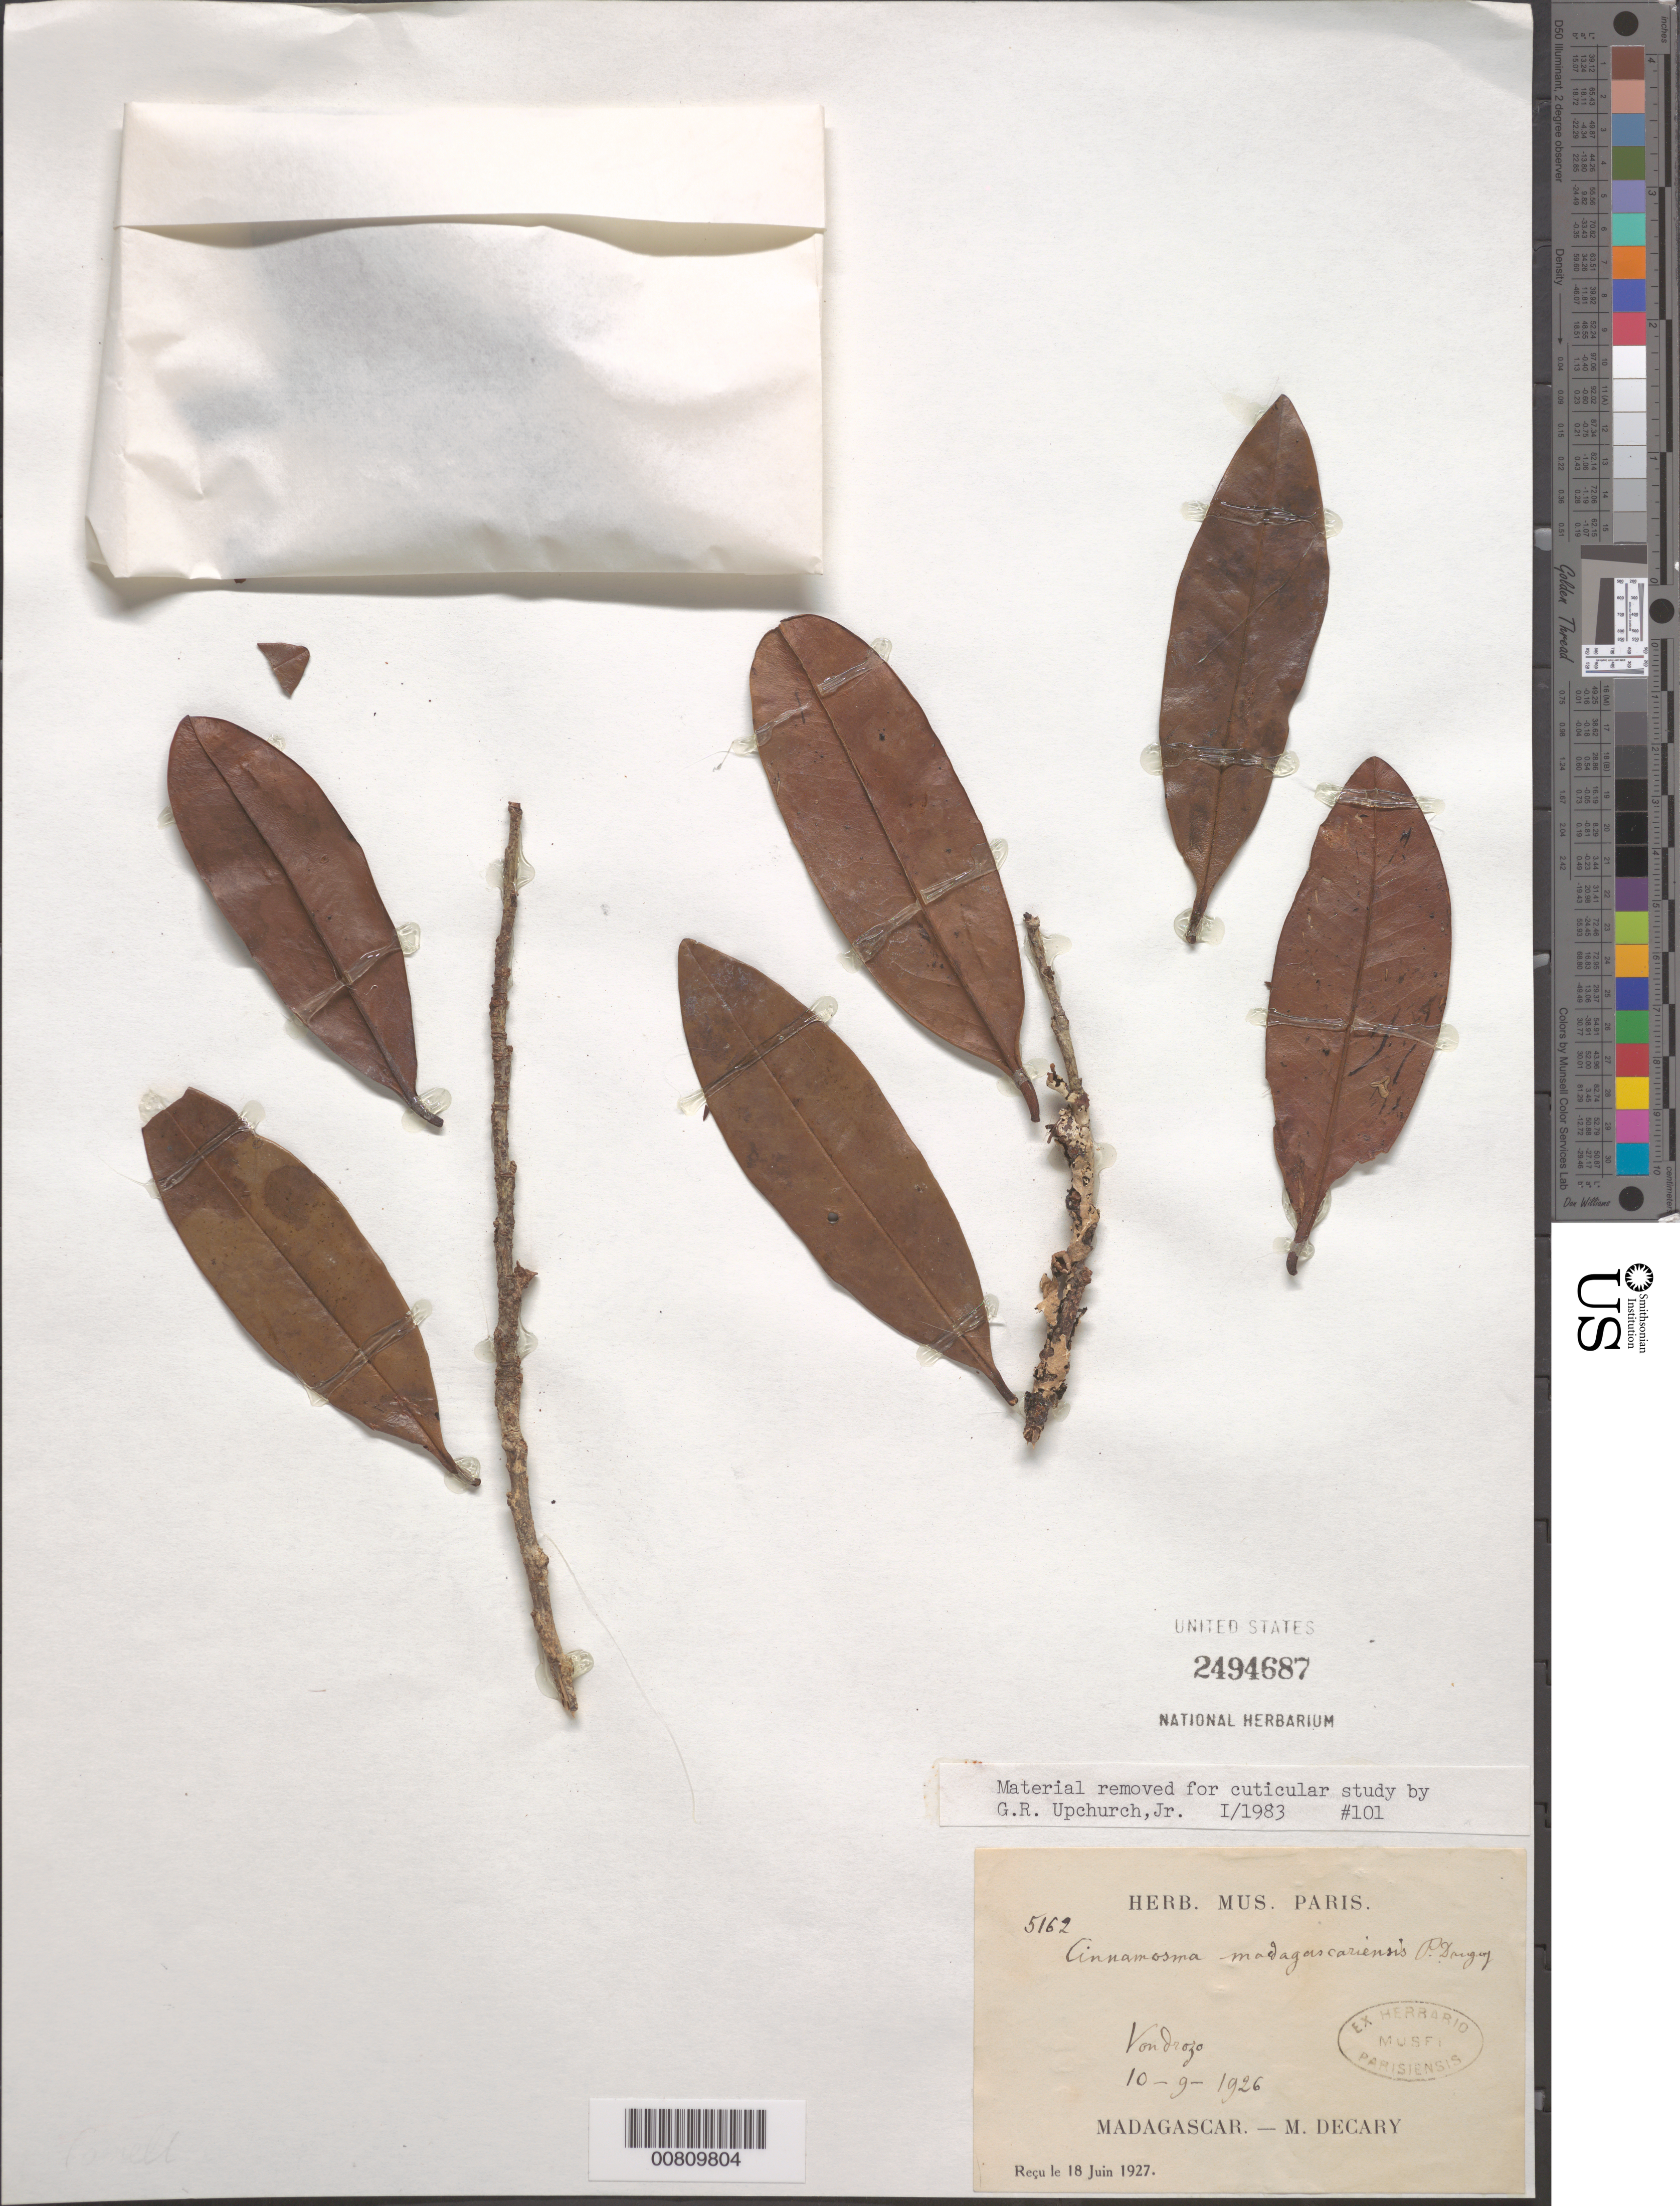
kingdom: Plantae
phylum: Tracheophyta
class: Magnoliopsida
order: Canellales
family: Canellaceae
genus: Cinnamosma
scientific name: Cinnamosma madagascariensis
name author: Danguy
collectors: R. Decary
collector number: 5162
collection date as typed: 10 Sep 1926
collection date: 1926-09-10 or 1926-10-09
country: Madagascar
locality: Vondrozo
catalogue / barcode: US 2494687